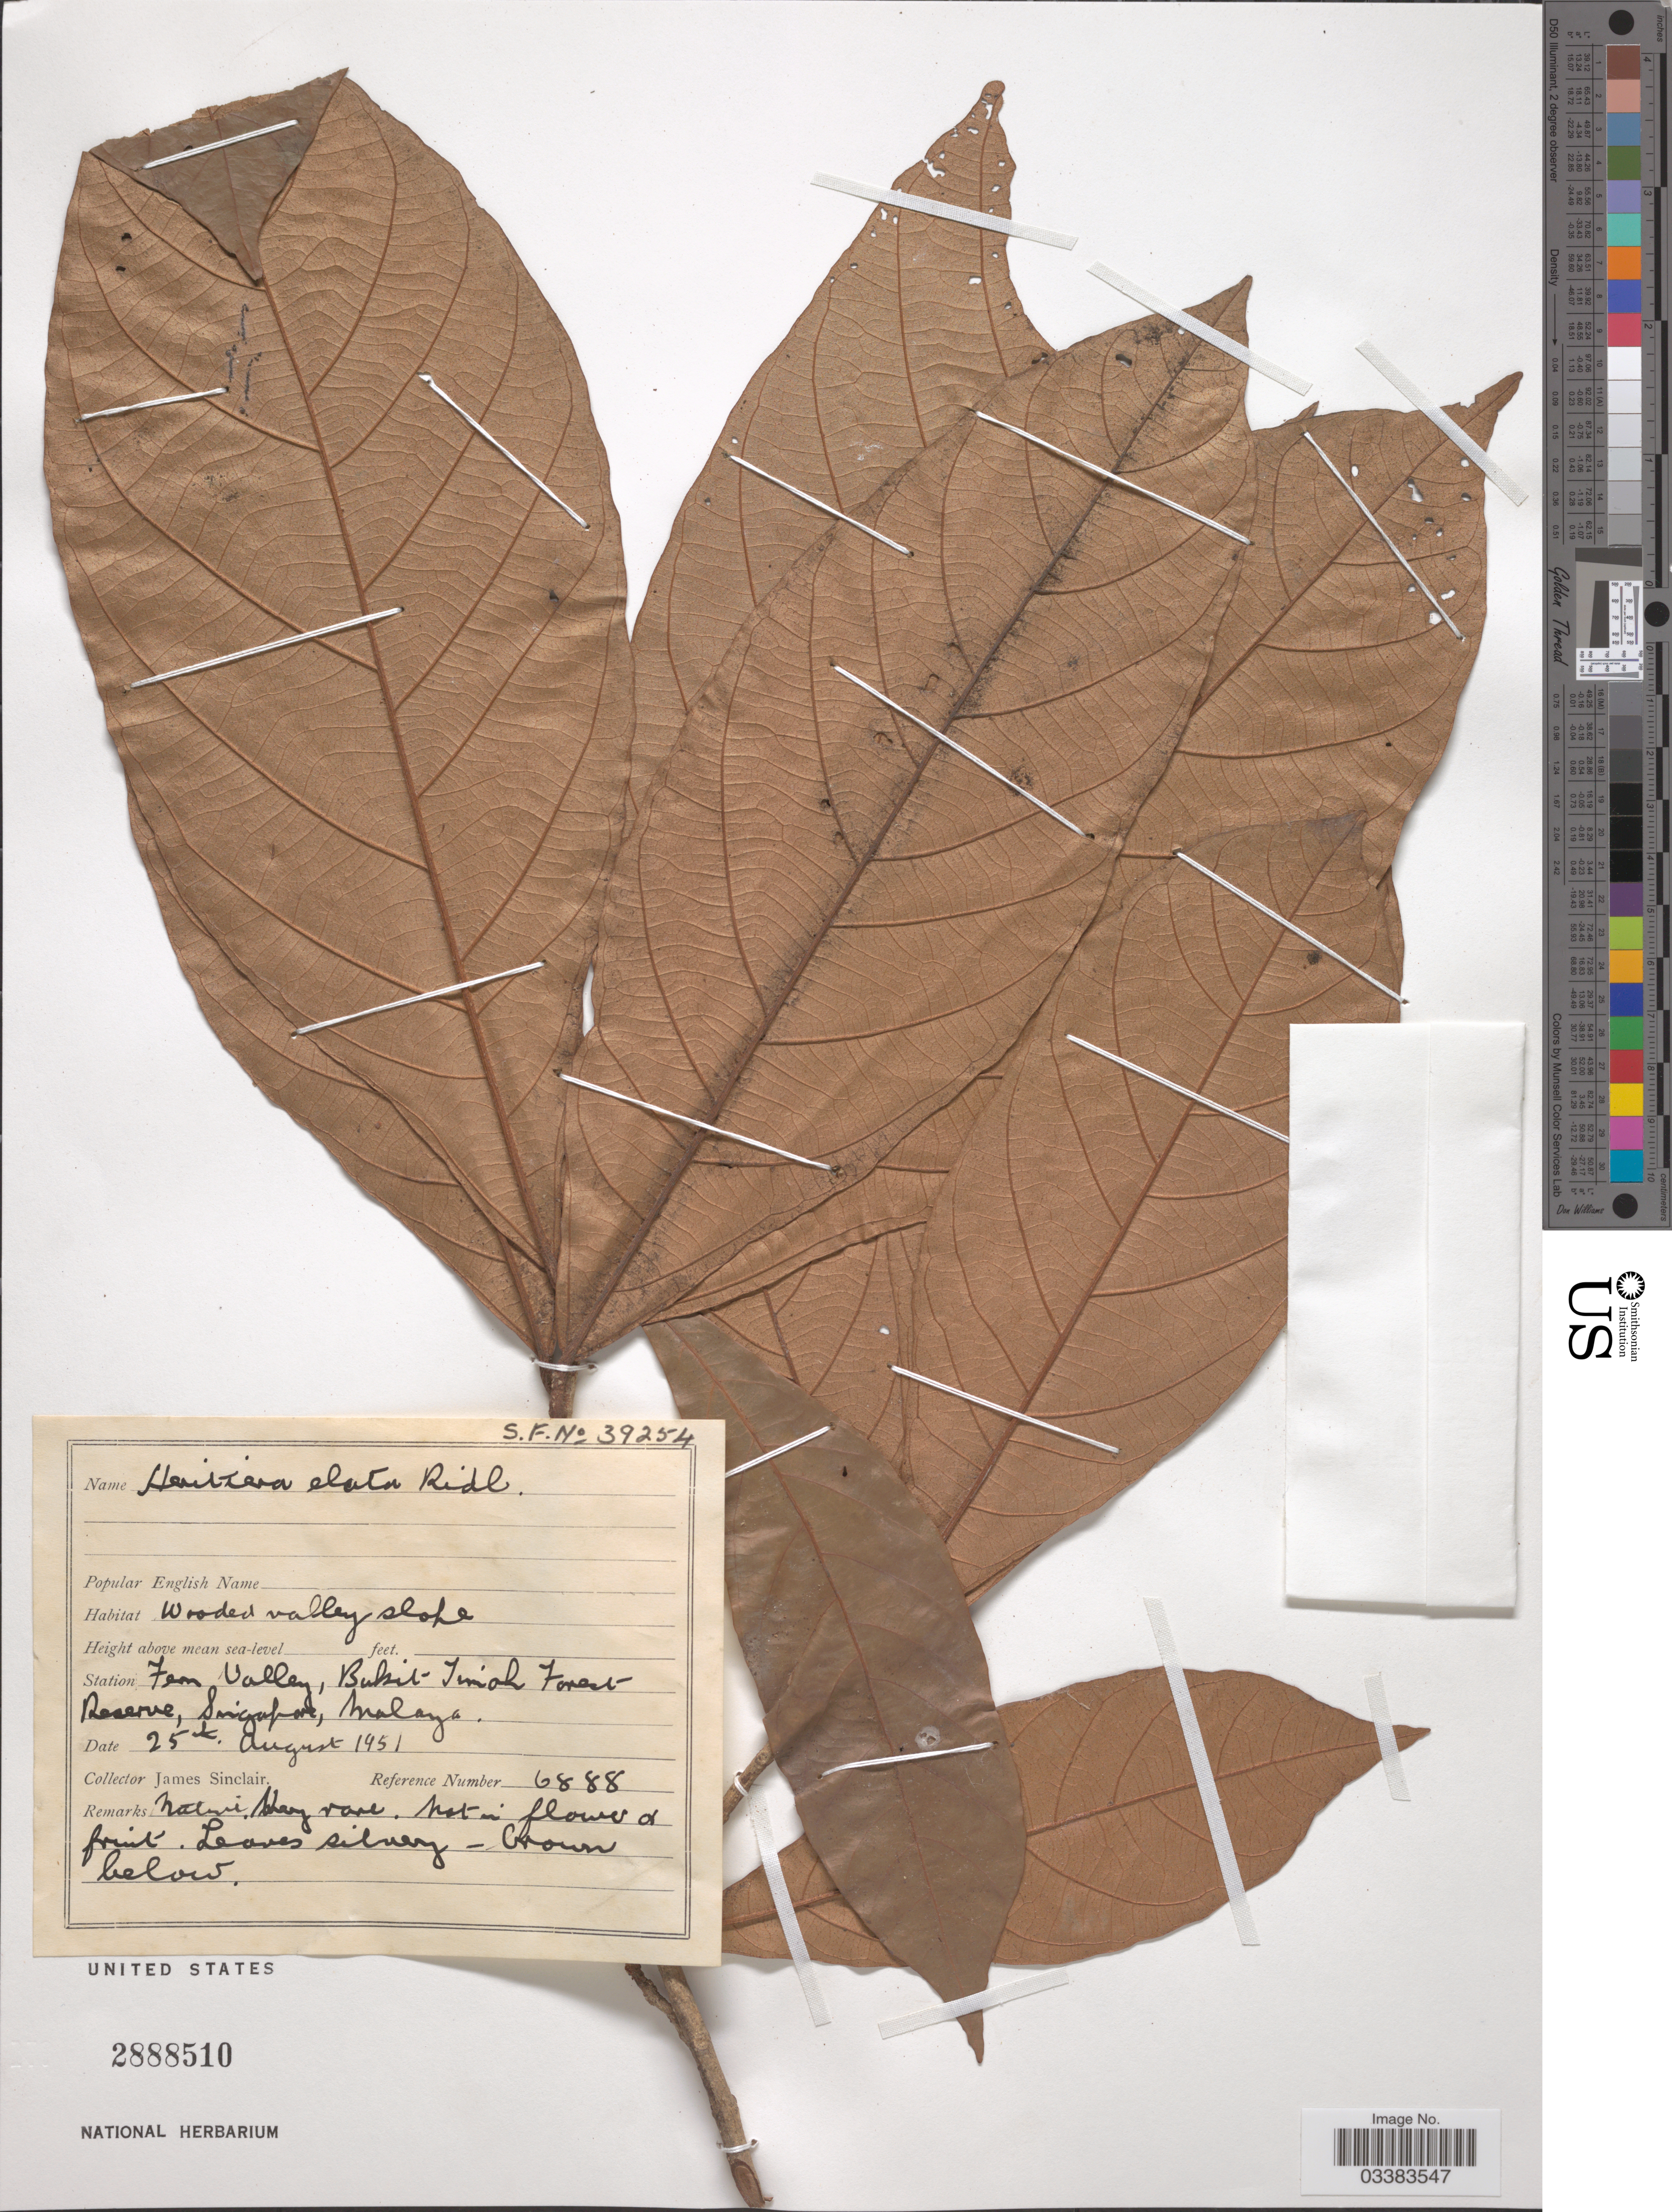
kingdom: Plantae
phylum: Tracheophyta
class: Magnoliopsida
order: Malvales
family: Malvaceae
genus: Heritiera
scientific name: Heritiera elata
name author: Ridl.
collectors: J. Sinclair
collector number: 6888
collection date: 1951-08-25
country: Singapore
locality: Fem Valley, Bukit Timah Forest Reserve, Malaya.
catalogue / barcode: US 2888510